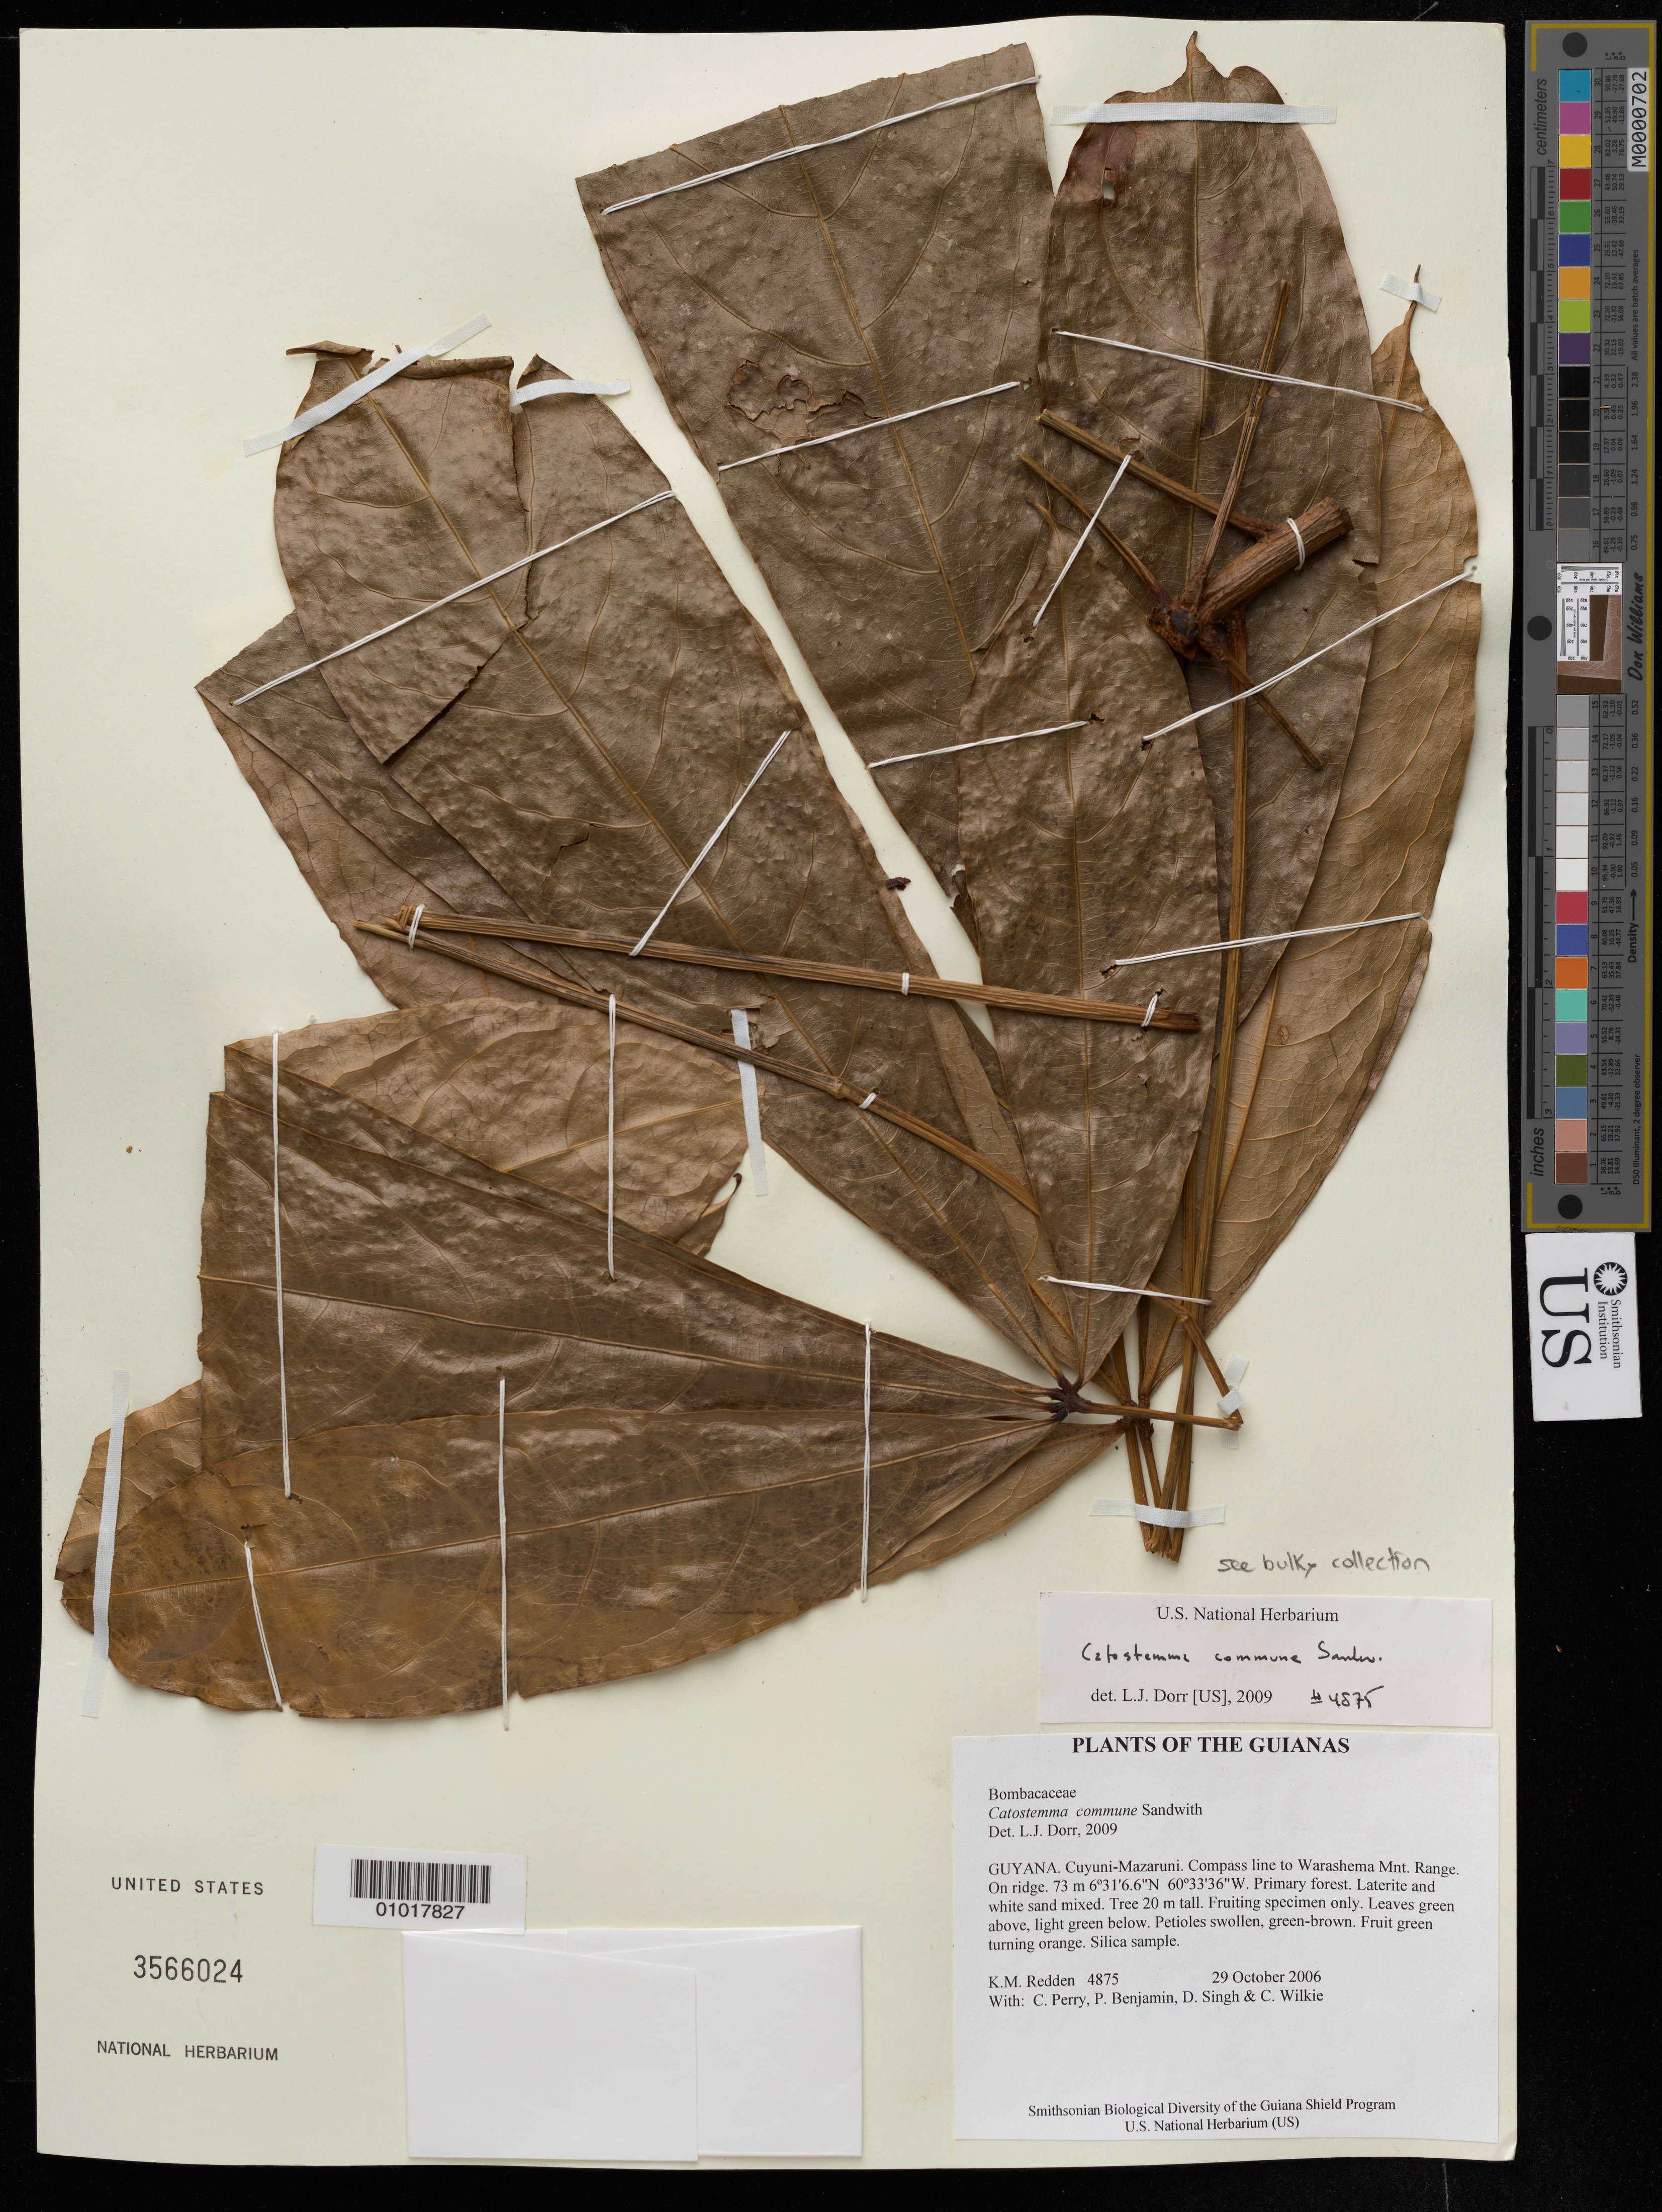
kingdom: Plantae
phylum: Tracheophyta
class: Magnoliopsida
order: Malvales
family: Malvaceae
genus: Catostemma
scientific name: Catostemma commune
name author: Sandwith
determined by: Dorr, L. J., (BOT), Smithsonian Institution - National Museum of Natural History (UNITED STATES)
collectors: K. M. Redden, C. Perry, P. Benjamin, D. Singh & C. Wilkie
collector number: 4875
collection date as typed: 29 October 2006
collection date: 2006-10-29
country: Guyana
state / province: Cuyuni-Mazaruni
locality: Compass line to Warashema Mnt. Range. On ridge.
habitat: Primary forest. Laterite and white sand mixed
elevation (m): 73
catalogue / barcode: US 2566024